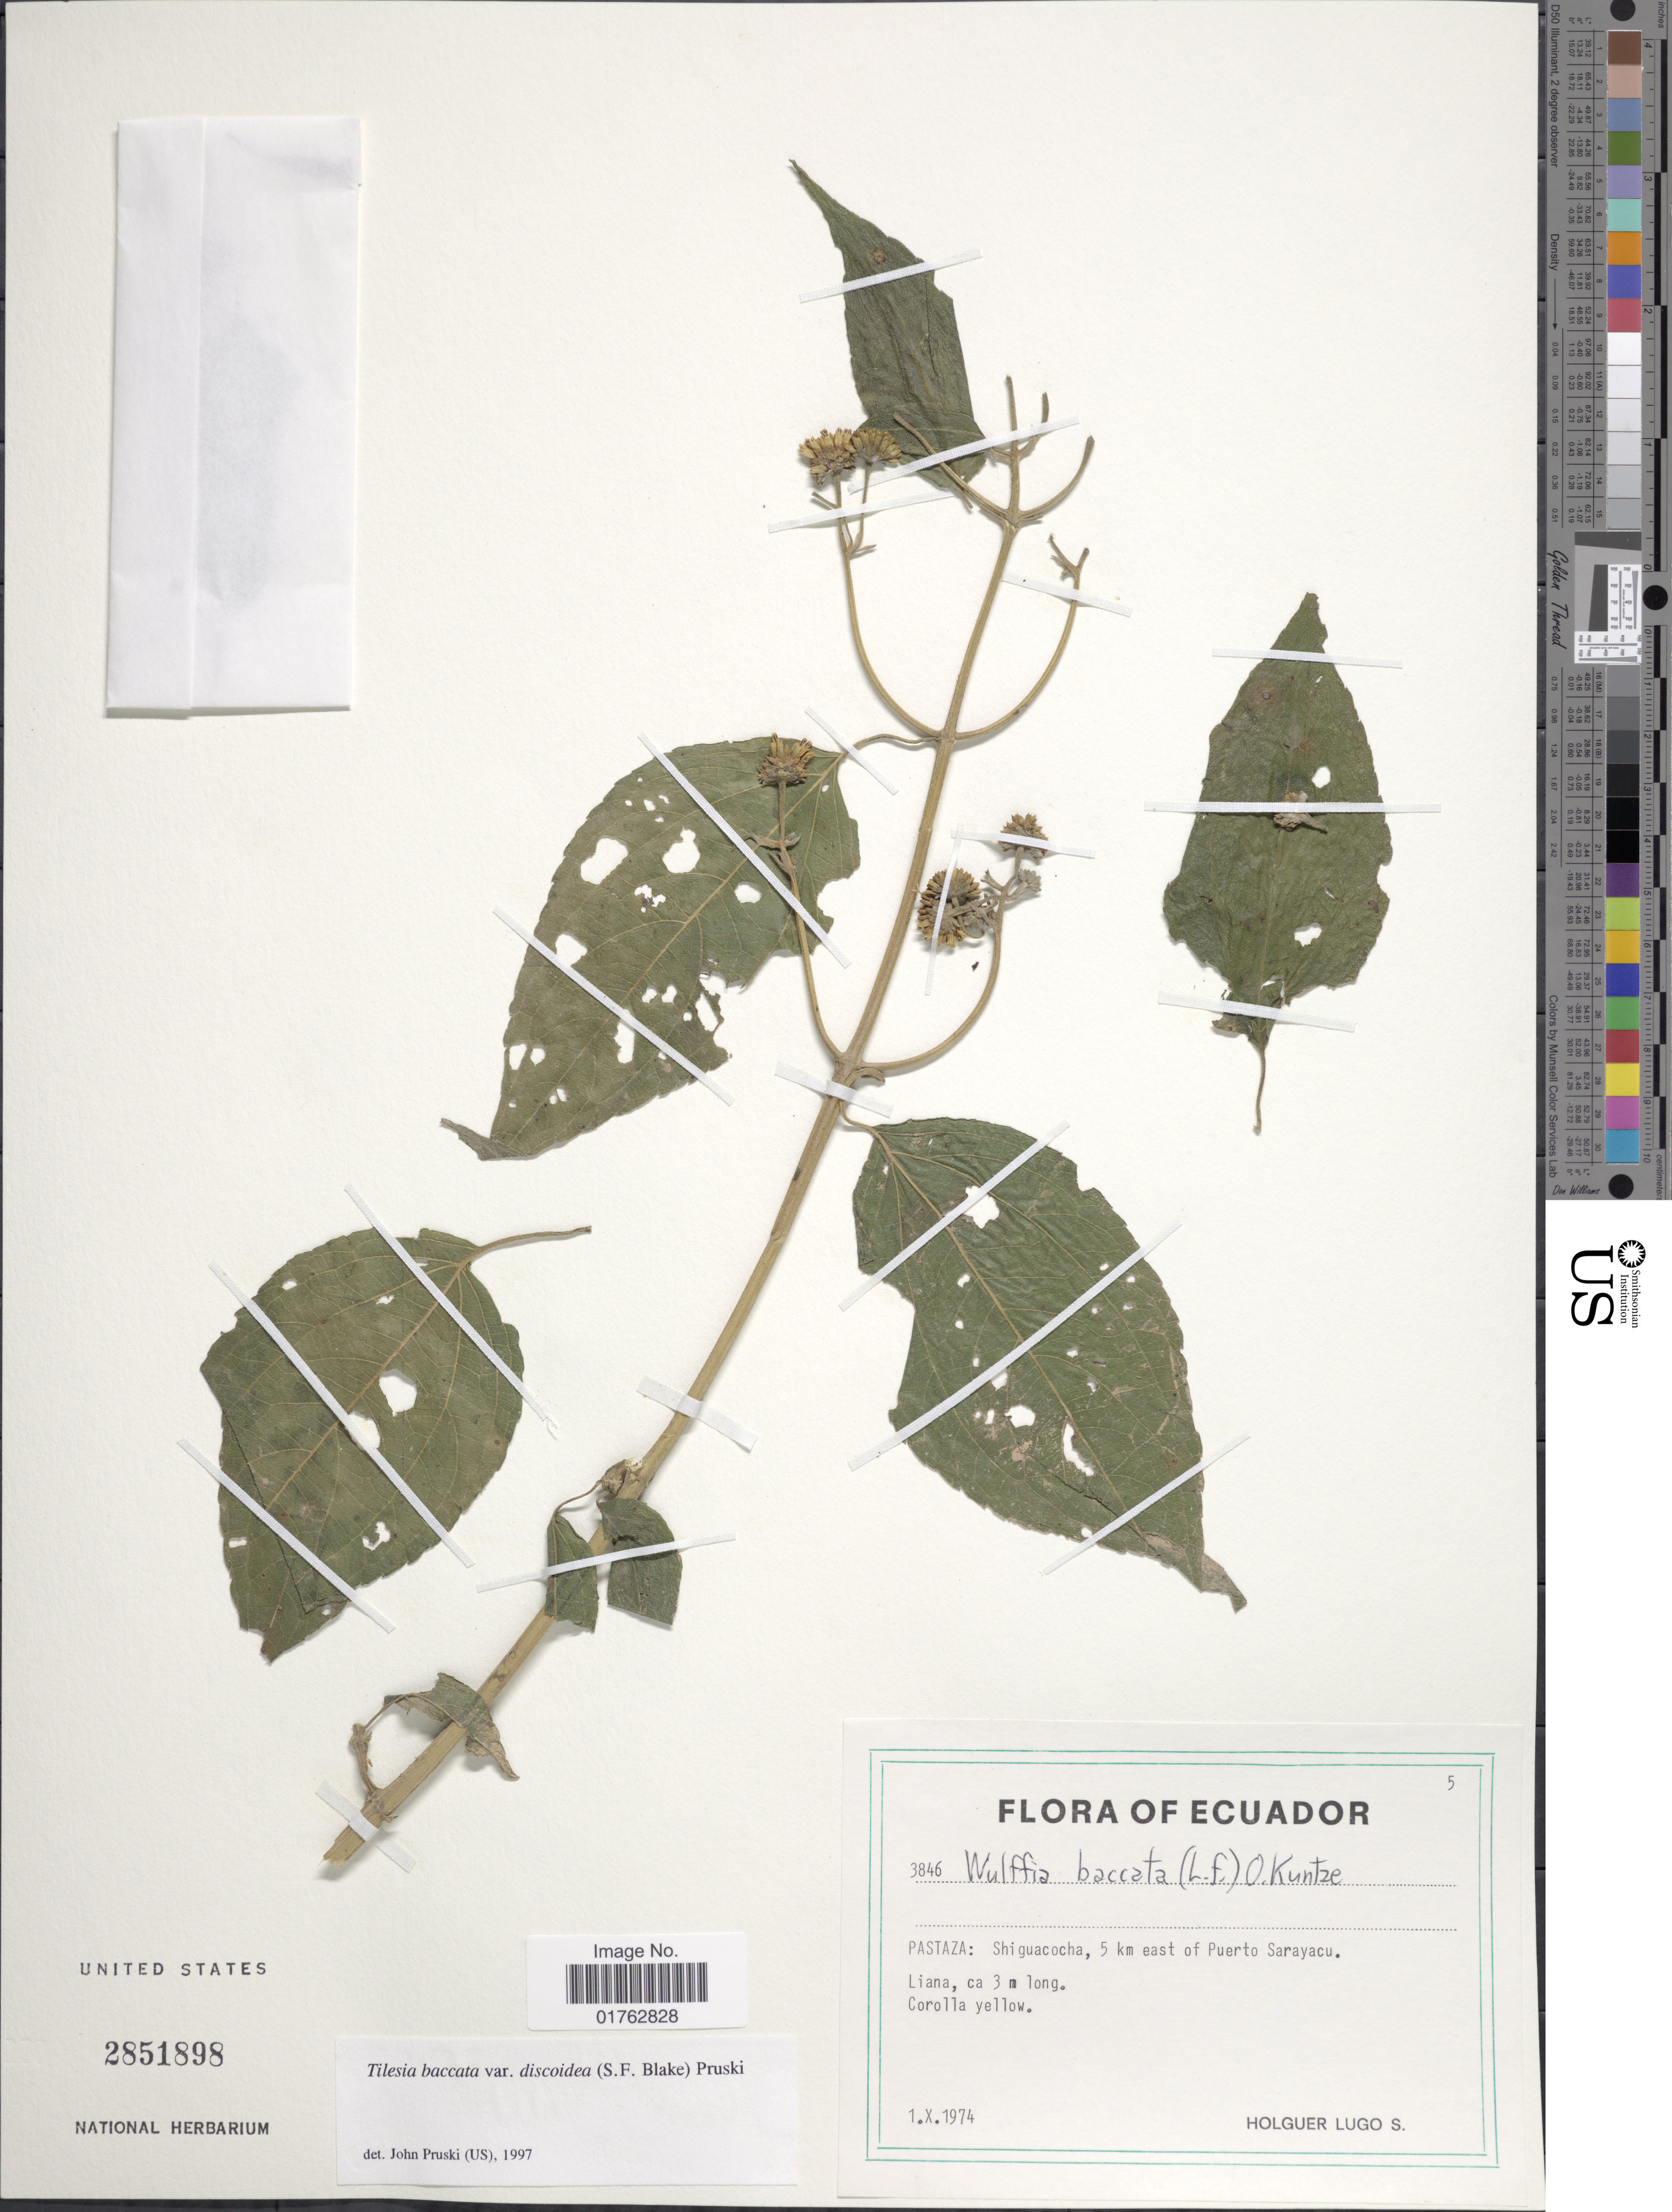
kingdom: Plantae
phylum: Tracheophyta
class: Magnoliopsida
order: Asterales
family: Asteraceae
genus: Wulffia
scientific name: Wulffia baccata var. discoidea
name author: S.F. Blake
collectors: H. Lugo S.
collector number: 3846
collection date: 1974-10-01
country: Ecuador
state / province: Pastaza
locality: Shiguacocha, 5 km east of Puerto Sarayacu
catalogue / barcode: US 2851898